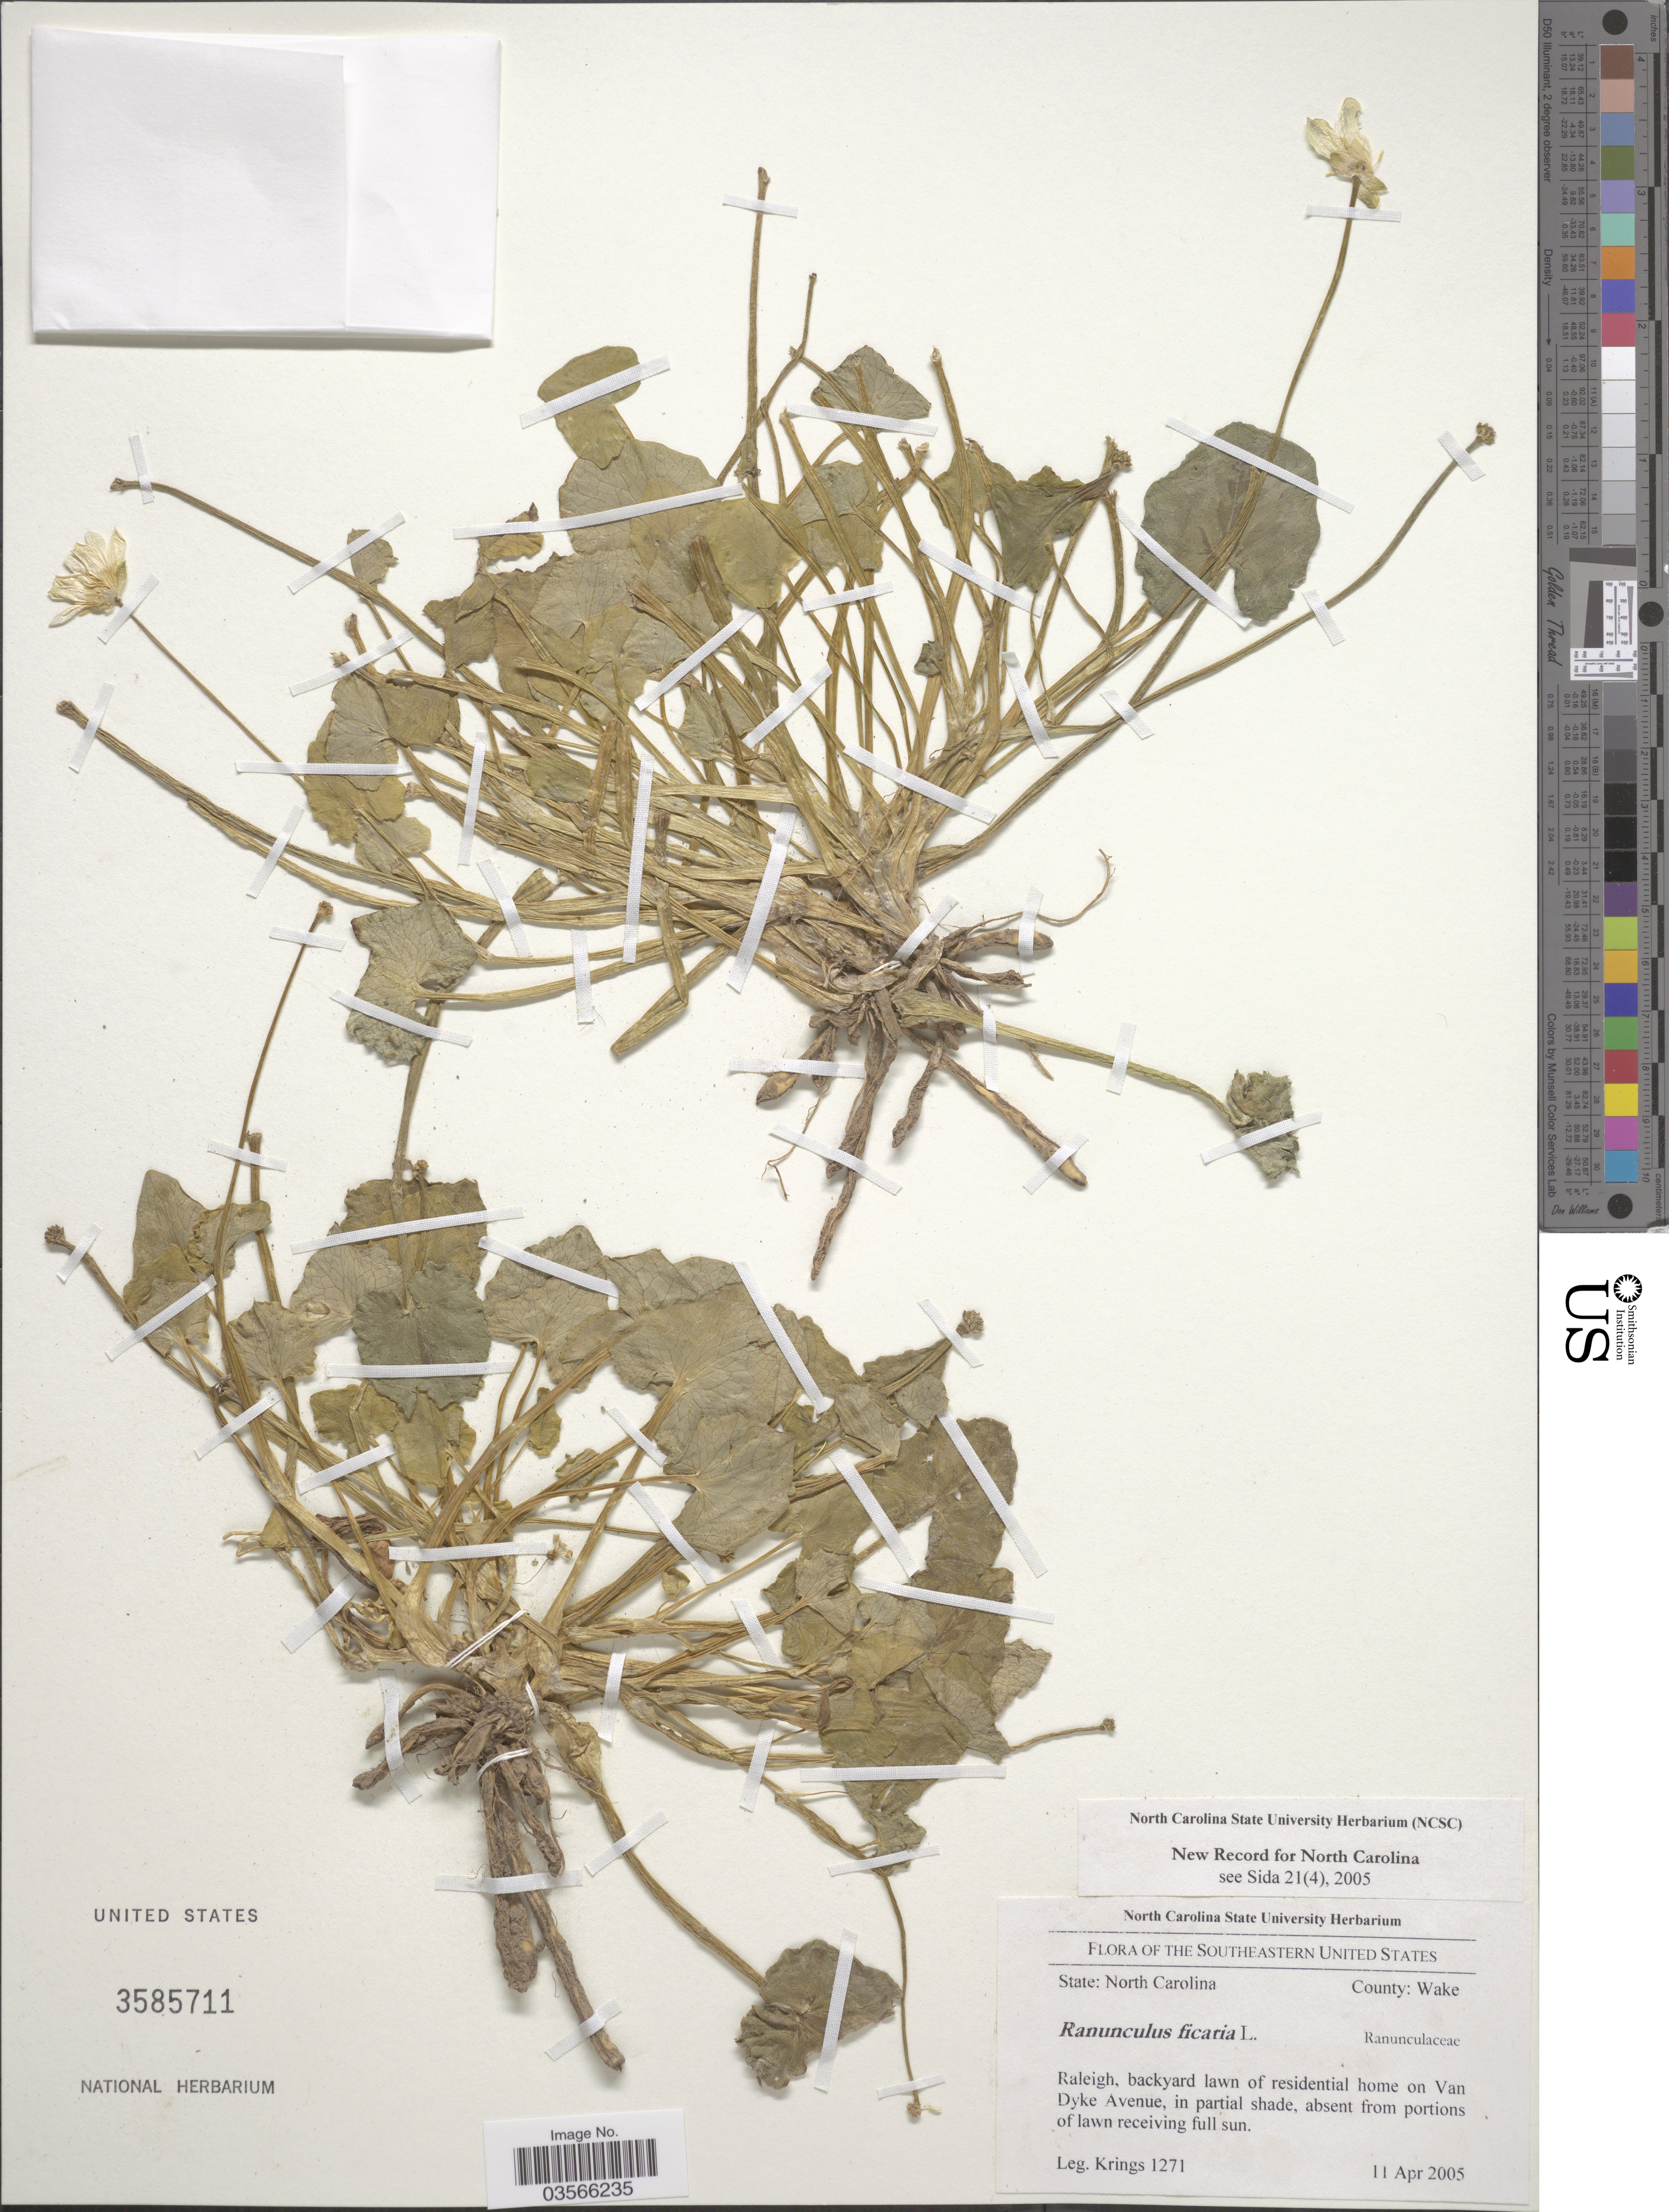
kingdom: Plantae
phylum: Tracheophyta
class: Magnoliopsida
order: Ranunculales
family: Ranunculaceae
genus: Ficaria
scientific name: Ficaria verna subsp. ficariiformis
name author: (Rouy & Foucaud) B. Walln.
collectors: Krings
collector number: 1271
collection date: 2005-04-11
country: United States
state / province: North Carolina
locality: County: Wake. Raleigh, backyard lawn of residential home on Van Dyke Avenue.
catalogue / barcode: US 3585711